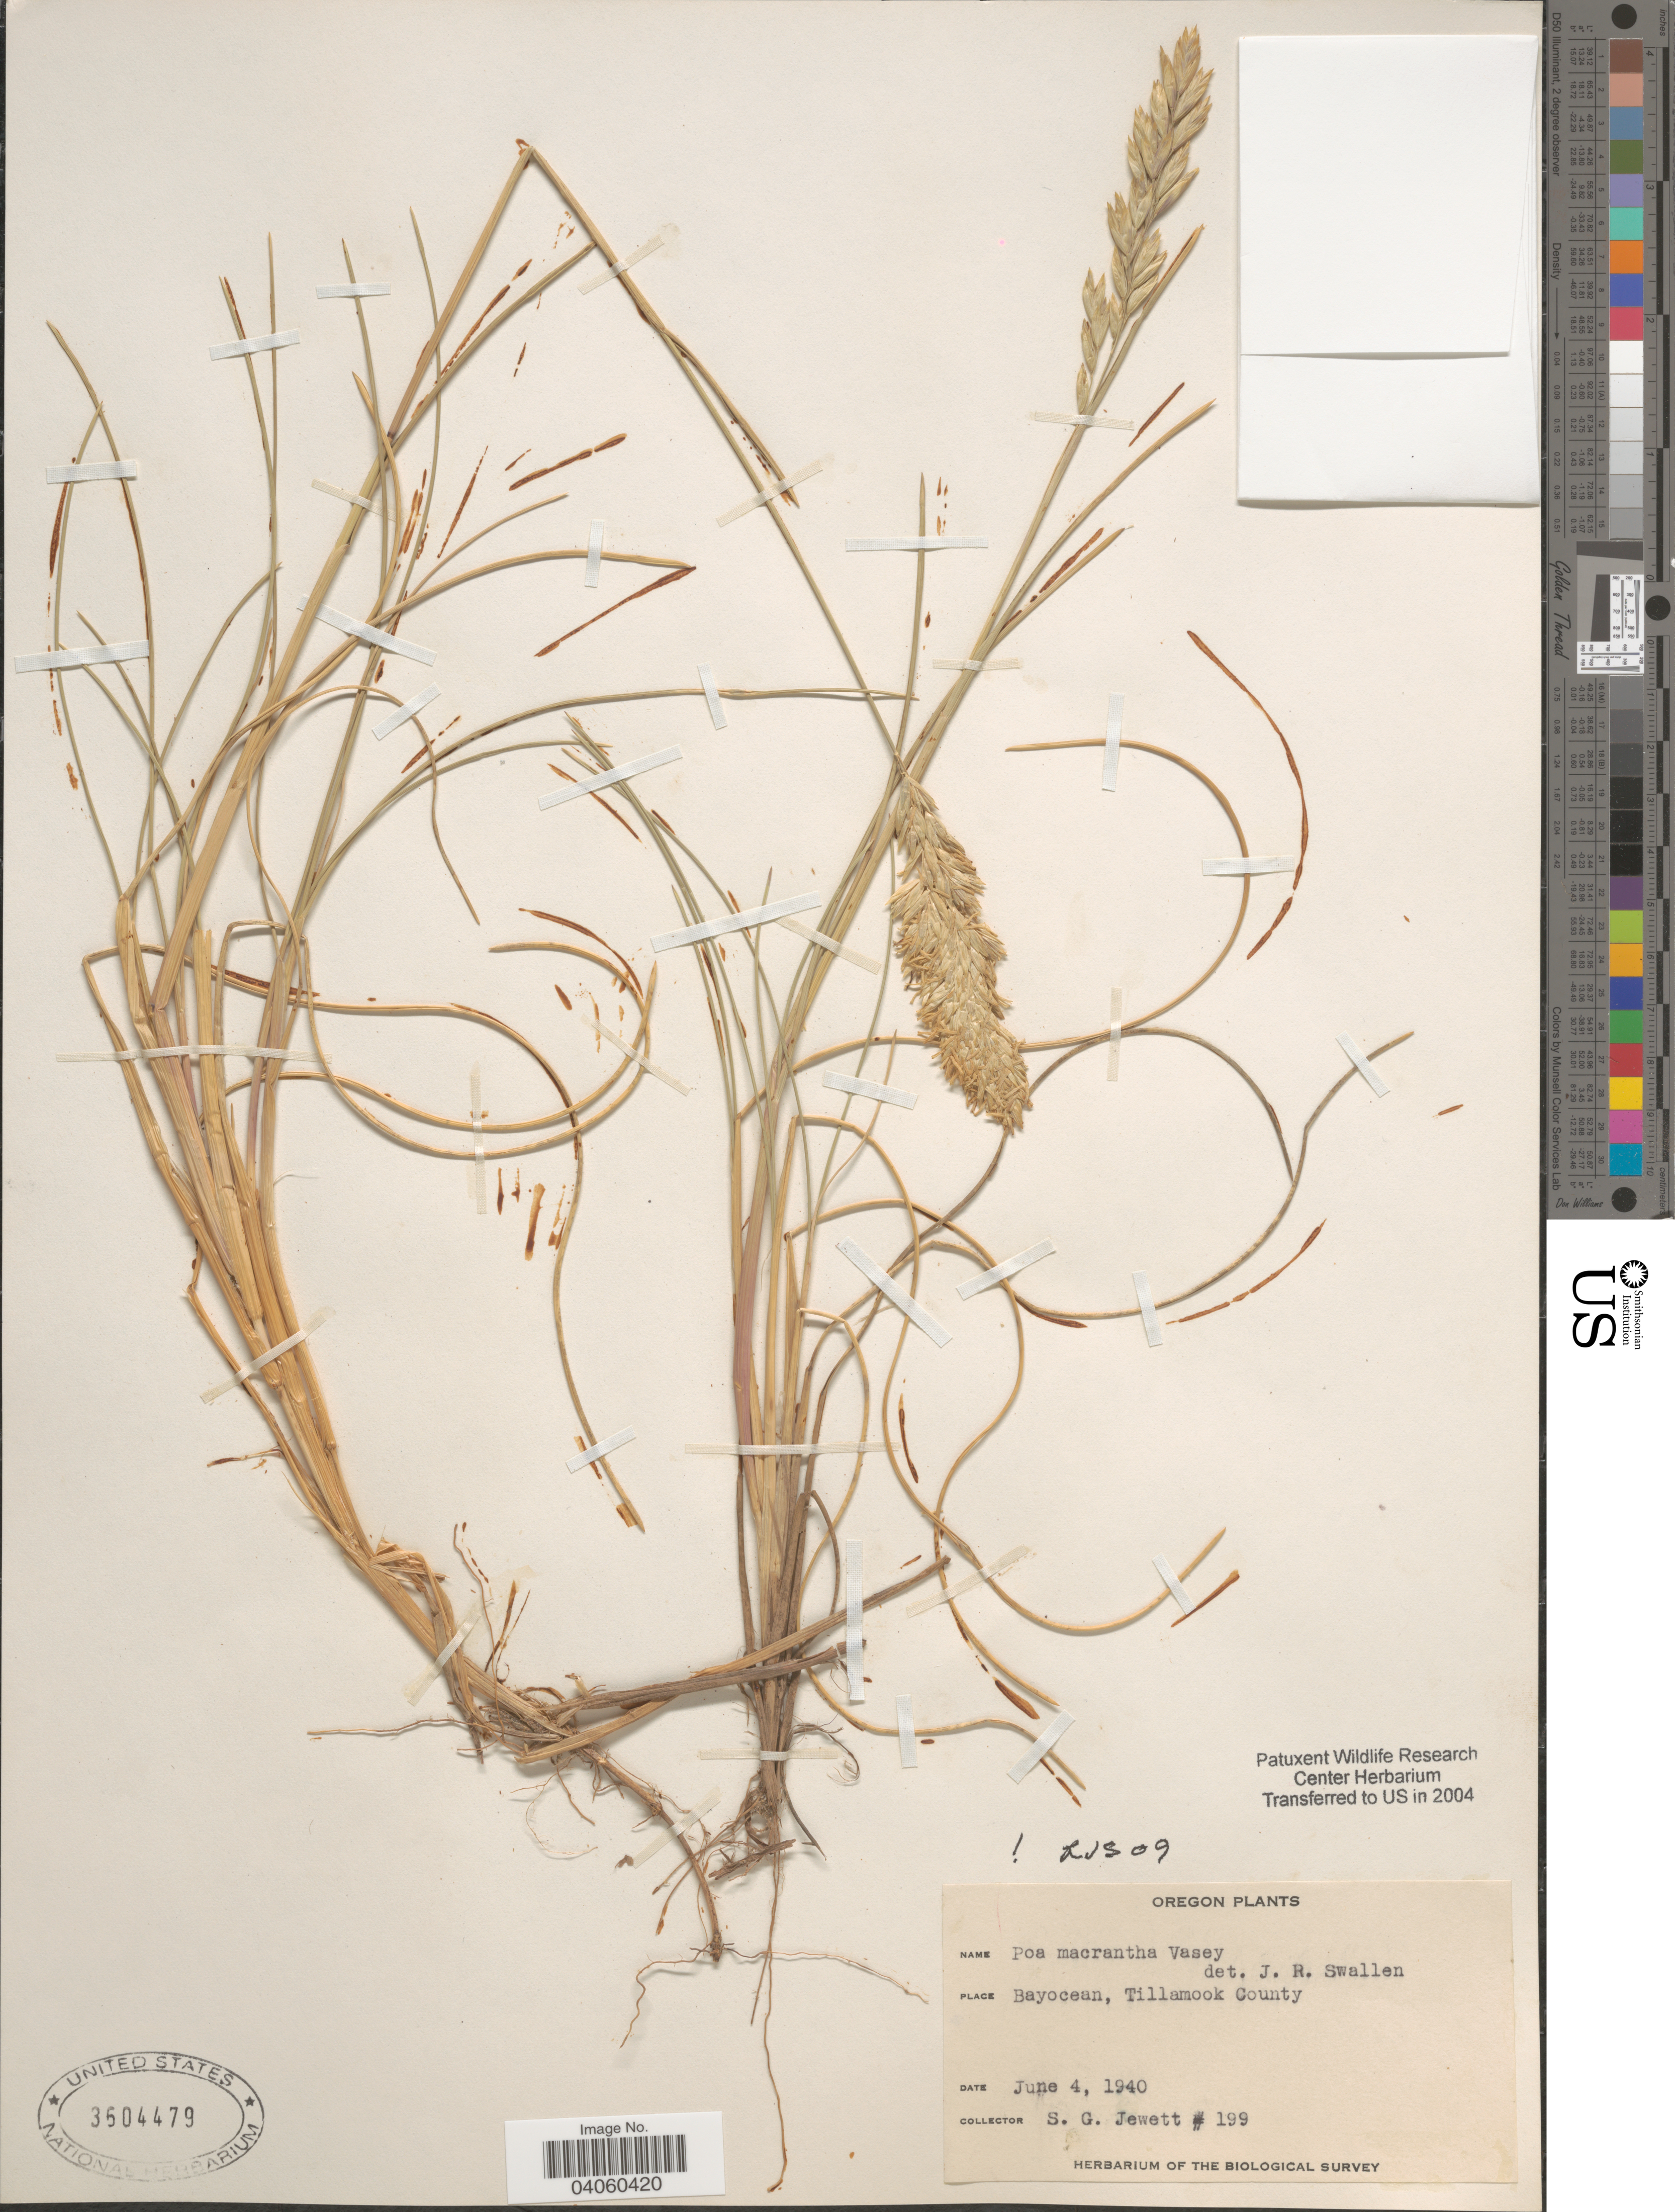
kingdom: Plantae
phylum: Tracheophyta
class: Liliopsida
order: Poales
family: Poaceae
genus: Poa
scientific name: Poa macrantha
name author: Vasey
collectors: S. Jewett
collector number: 199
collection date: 1940-06-04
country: United States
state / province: Oregon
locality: Bayocean, Tillamook County.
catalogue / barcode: US 3604479